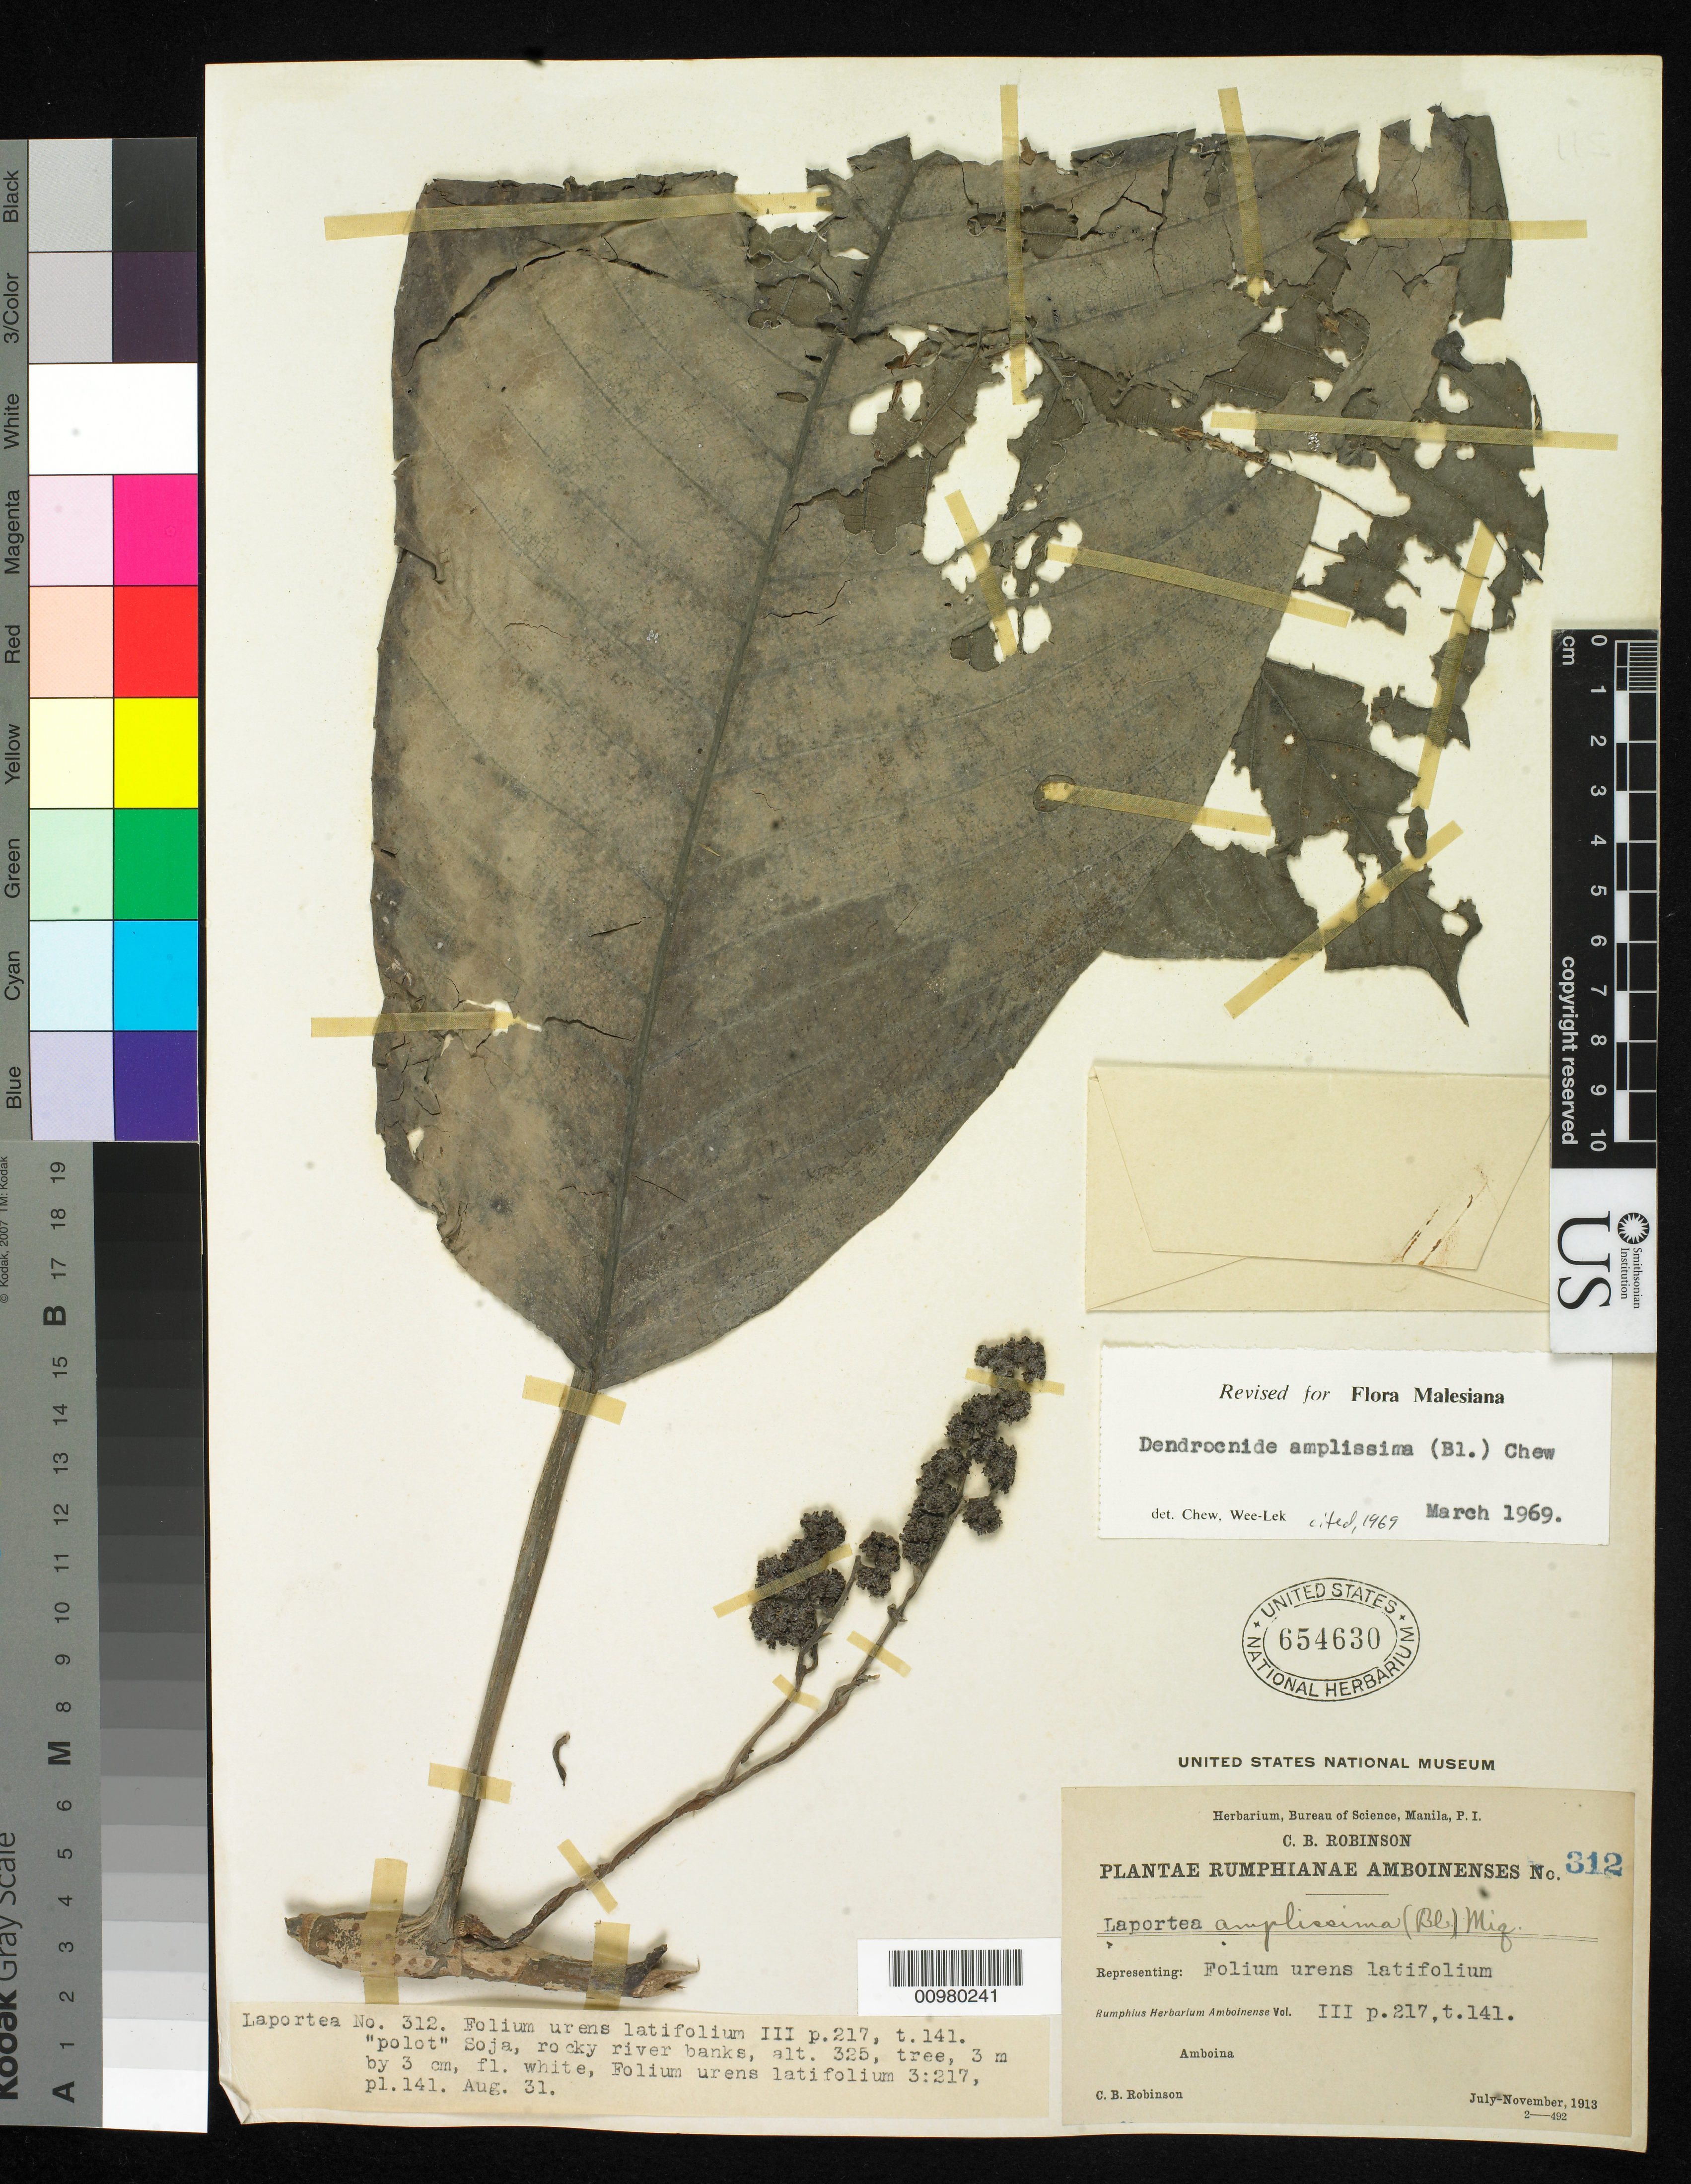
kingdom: Plantae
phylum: Tracheophyta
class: Magnoliopsida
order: Rosales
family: Urticaceae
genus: Dendrocnide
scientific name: Dendrocnide amplissima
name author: (Blume) Chew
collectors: C. Robinson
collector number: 312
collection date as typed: Jul 1913 to Nov 1913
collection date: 1913-07/1913-11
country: Indonesia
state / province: Maluku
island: Ambon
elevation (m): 325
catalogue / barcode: US 654630